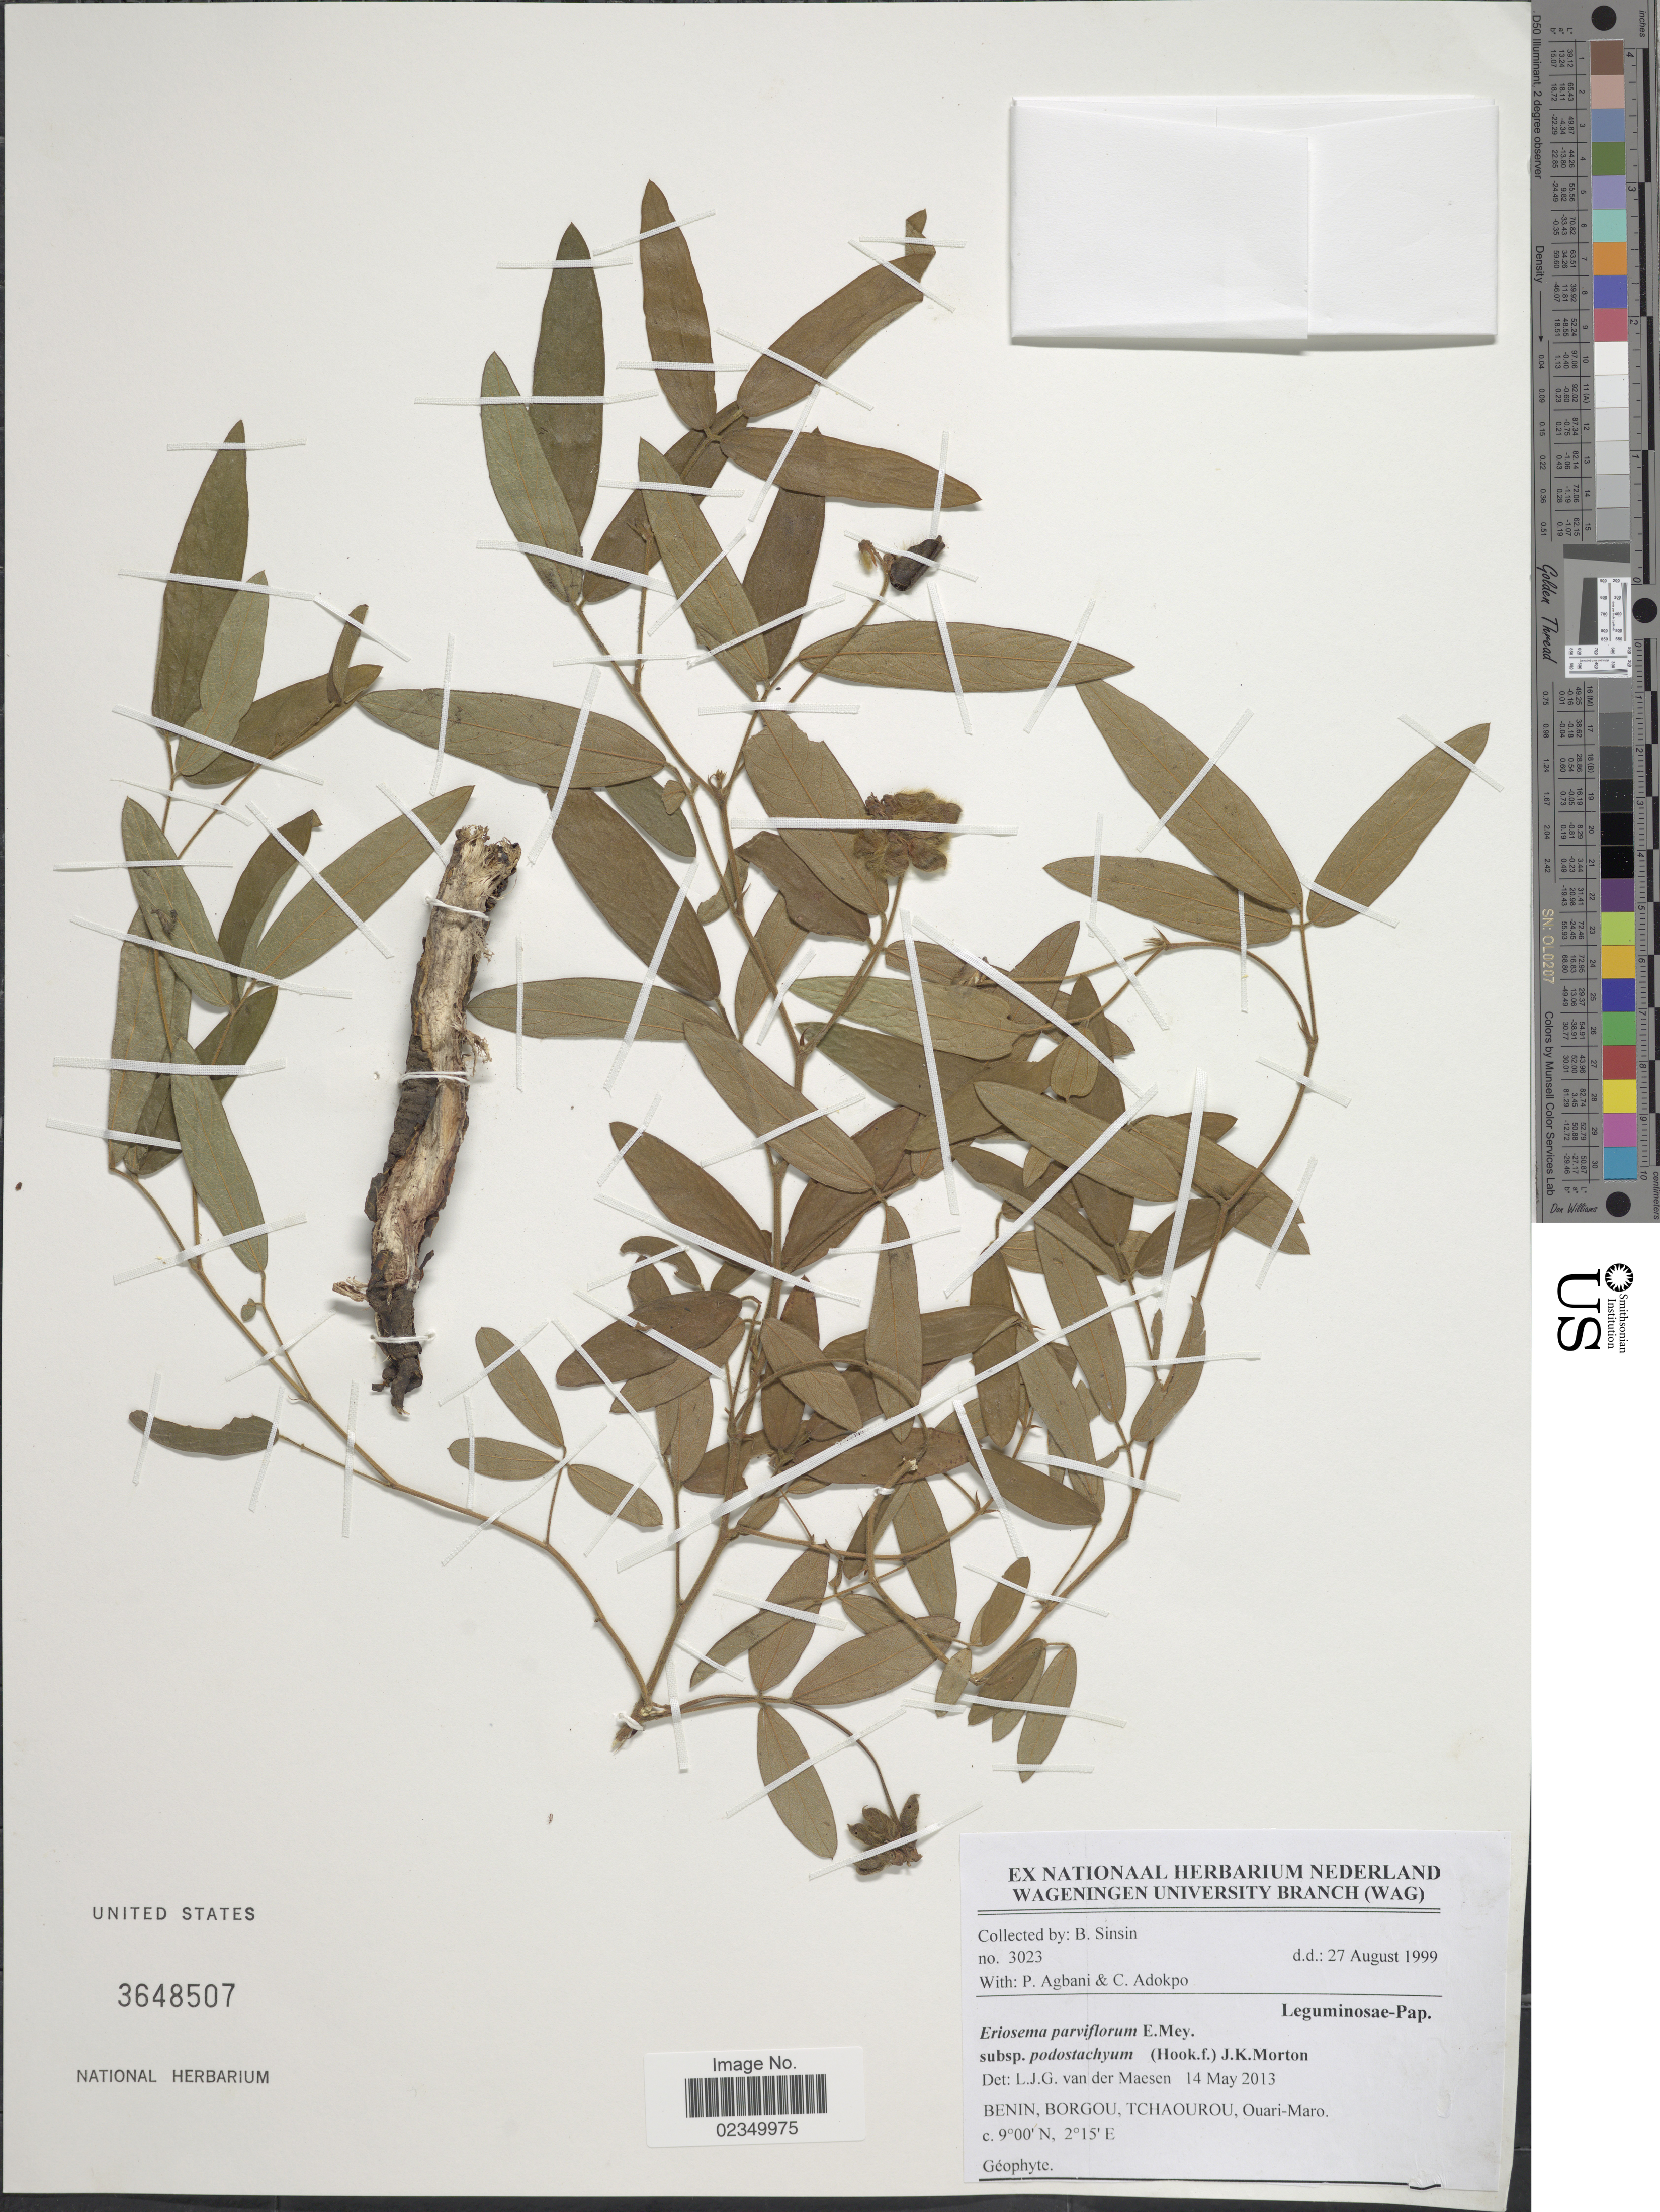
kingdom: Plantae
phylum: Tracheophyta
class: Magnoliopsida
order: Fabales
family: Fabaceae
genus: Eriosema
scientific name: Eriosema parviflorum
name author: E. Mey.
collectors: B. Sinsin, P. Agbani & C. Adokpo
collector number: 3023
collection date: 1999-08-27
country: Benin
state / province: Borgou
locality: Benin, Borgou, Tchaourou, Ouari-Maro.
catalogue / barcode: US 3648507